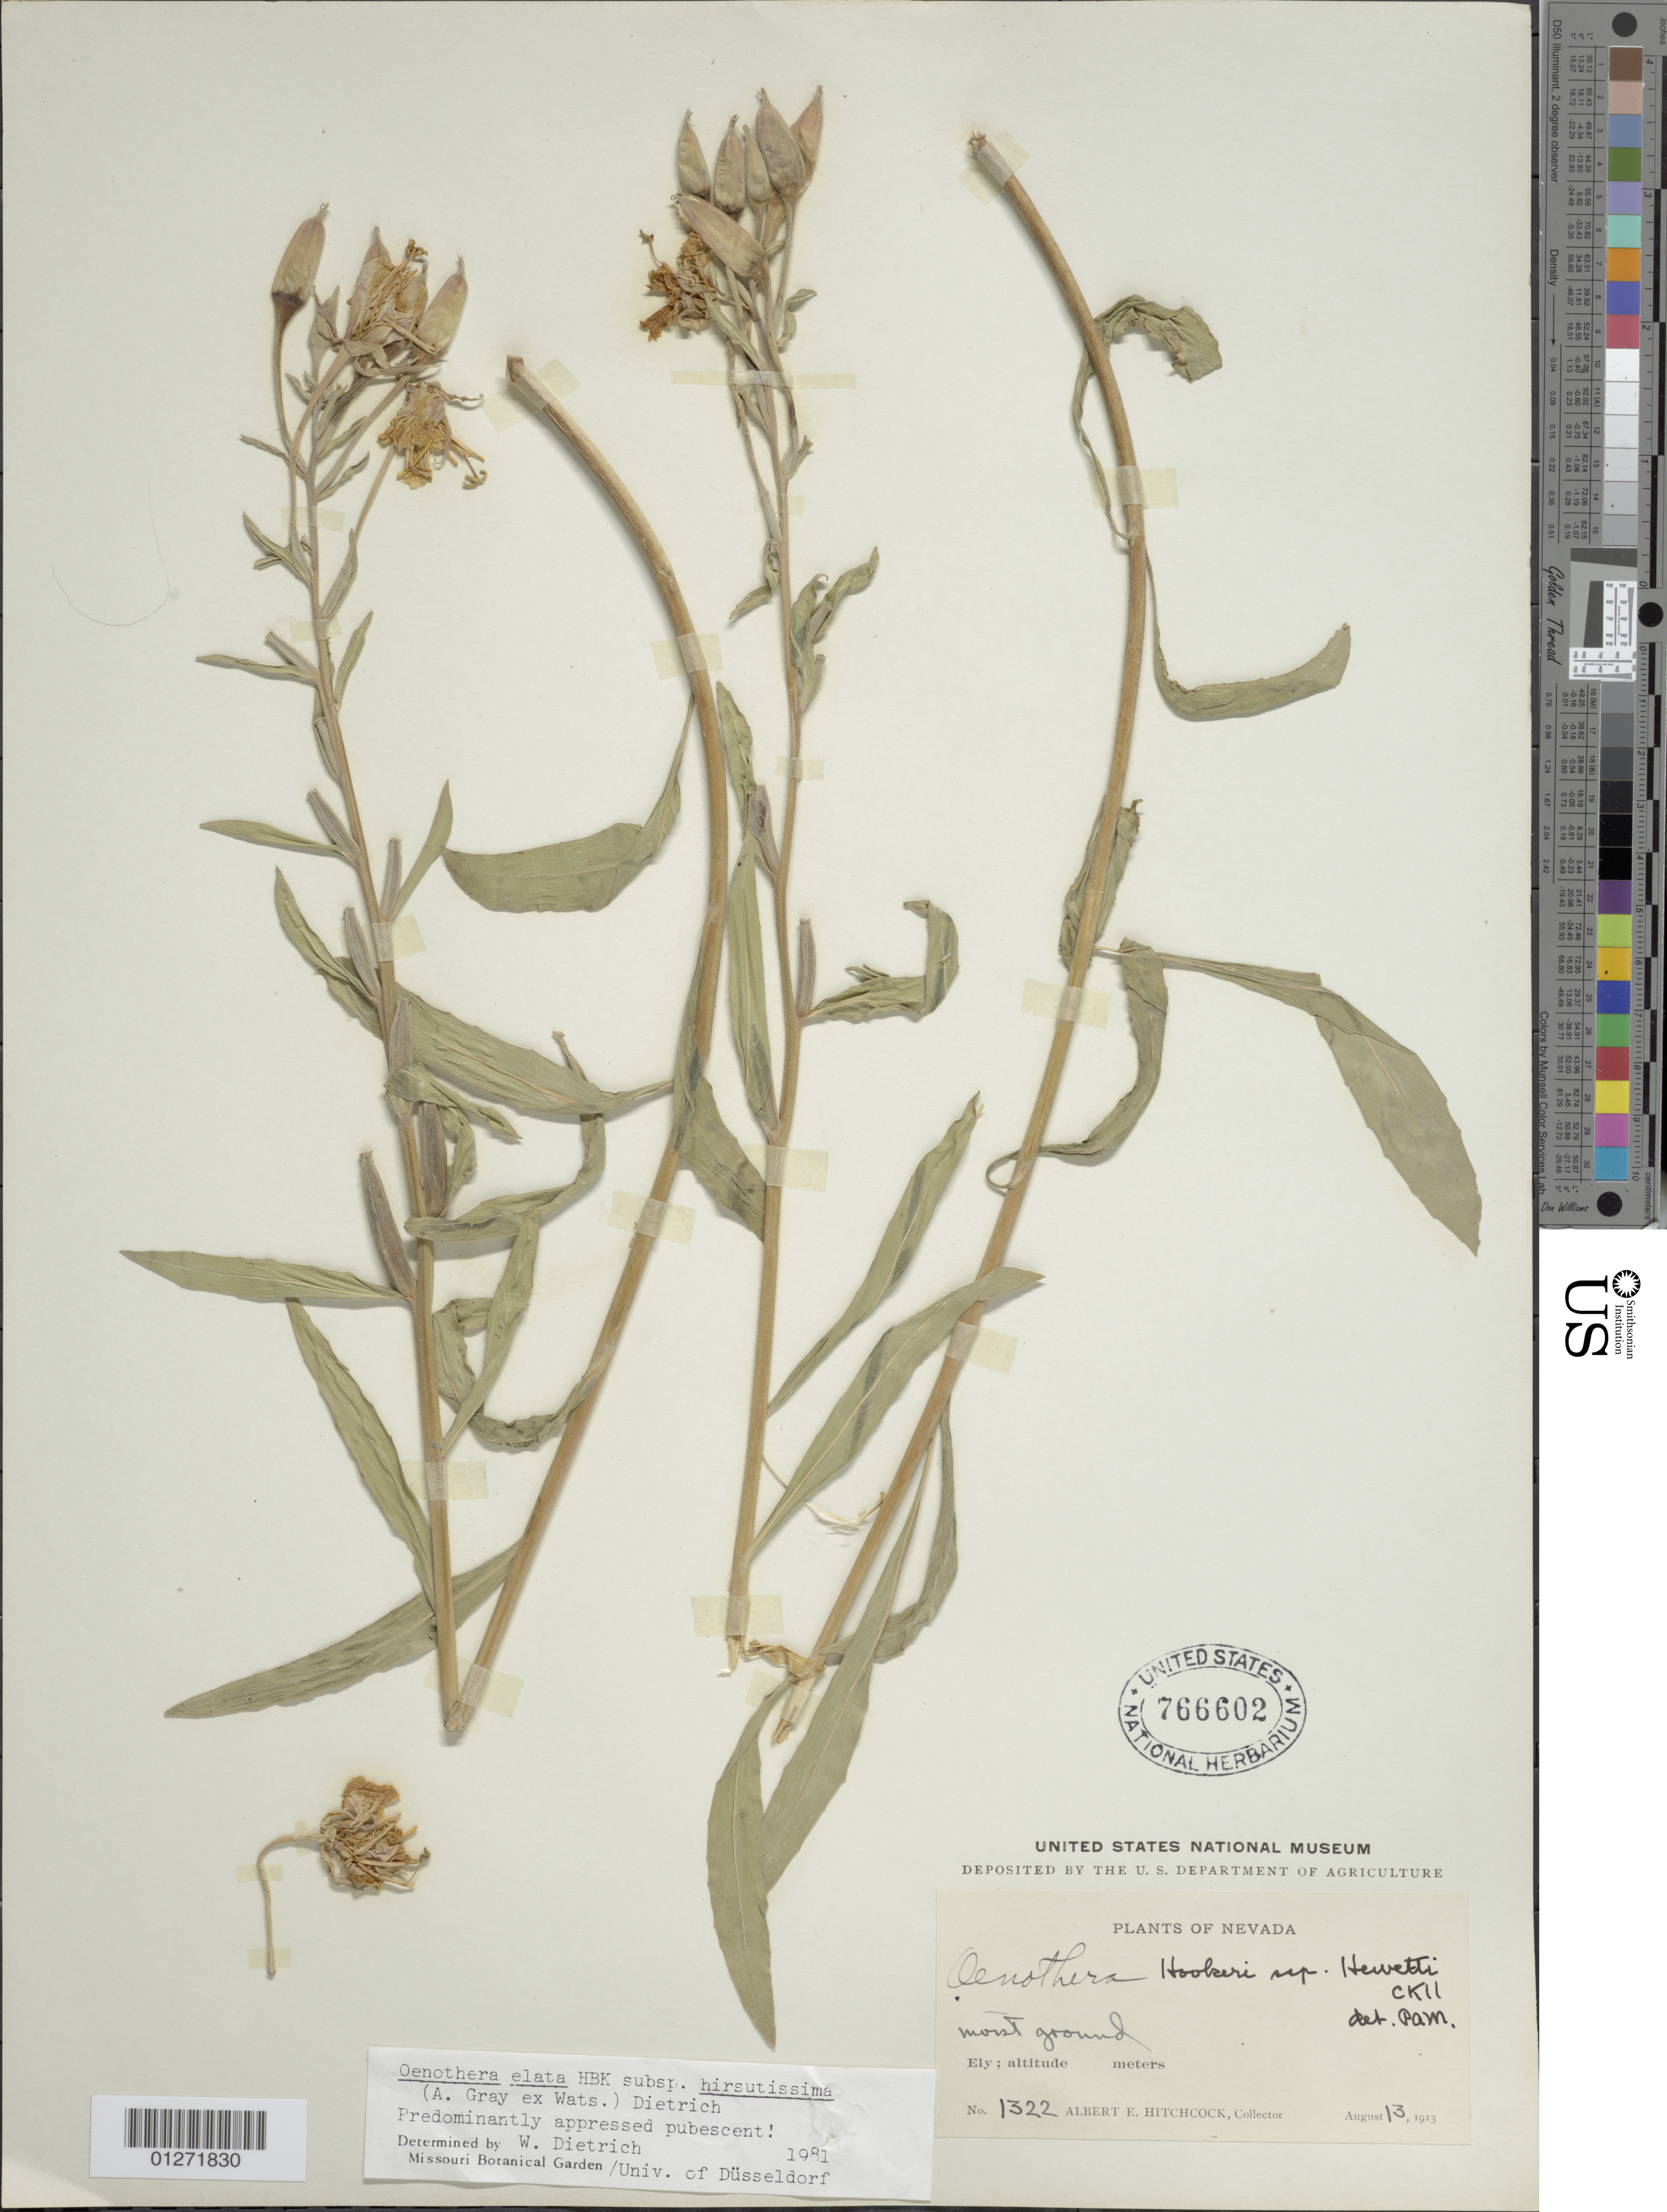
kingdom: Plantae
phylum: Tracheophyta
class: Magnoliopsida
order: Myrtales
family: Onagraceae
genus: Oenothera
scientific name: Oenothera elata subsp. hirsutissima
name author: (A. Gray ex S. Watson) W. Dietr.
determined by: Dietrich, W.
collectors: A. S. Hitchcock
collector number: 1322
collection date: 1913-08-13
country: United States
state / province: Nevada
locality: Ely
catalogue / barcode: US 766602